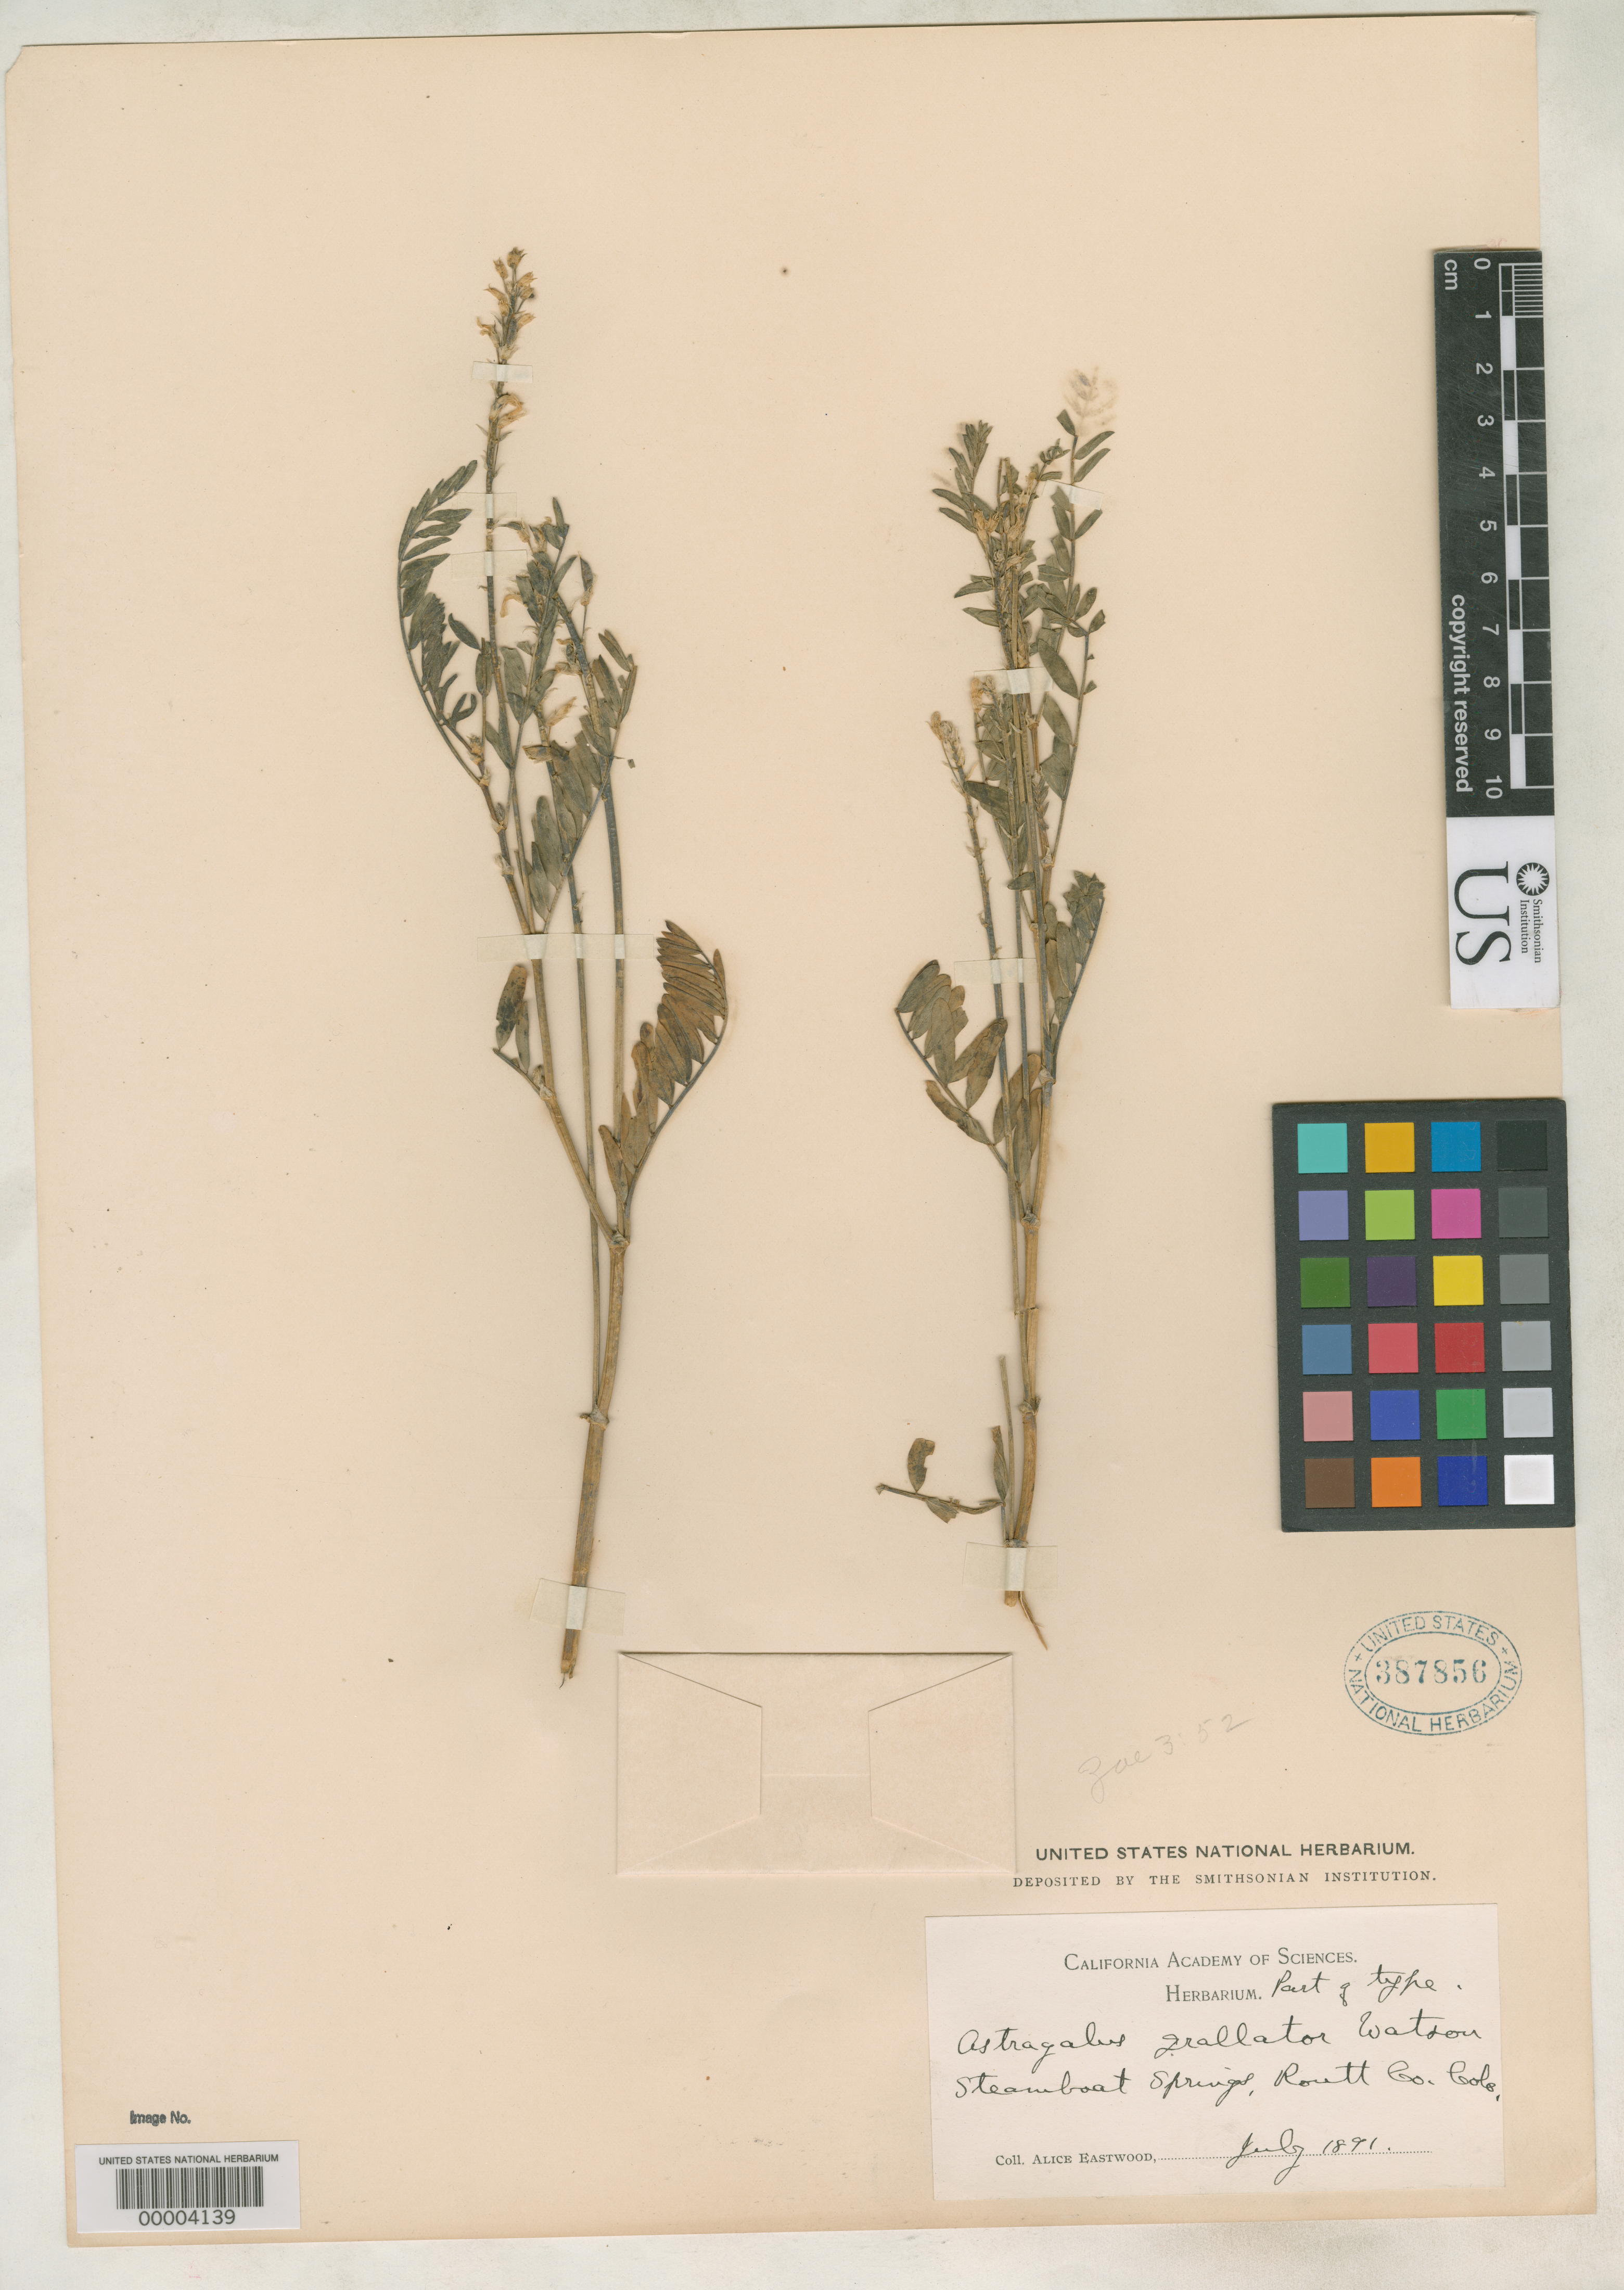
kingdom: Plantae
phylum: Tracheophyta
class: Magnoliopsida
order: Fabales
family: Fabaceae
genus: Astragalus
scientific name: Astragalus grallator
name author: S. Watson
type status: Isotype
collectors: A. Eastwood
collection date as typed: Jul 1891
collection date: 1891-07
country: United States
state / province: Colorado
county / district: Routt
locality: Steamboat Springs.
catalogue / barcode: US 387856